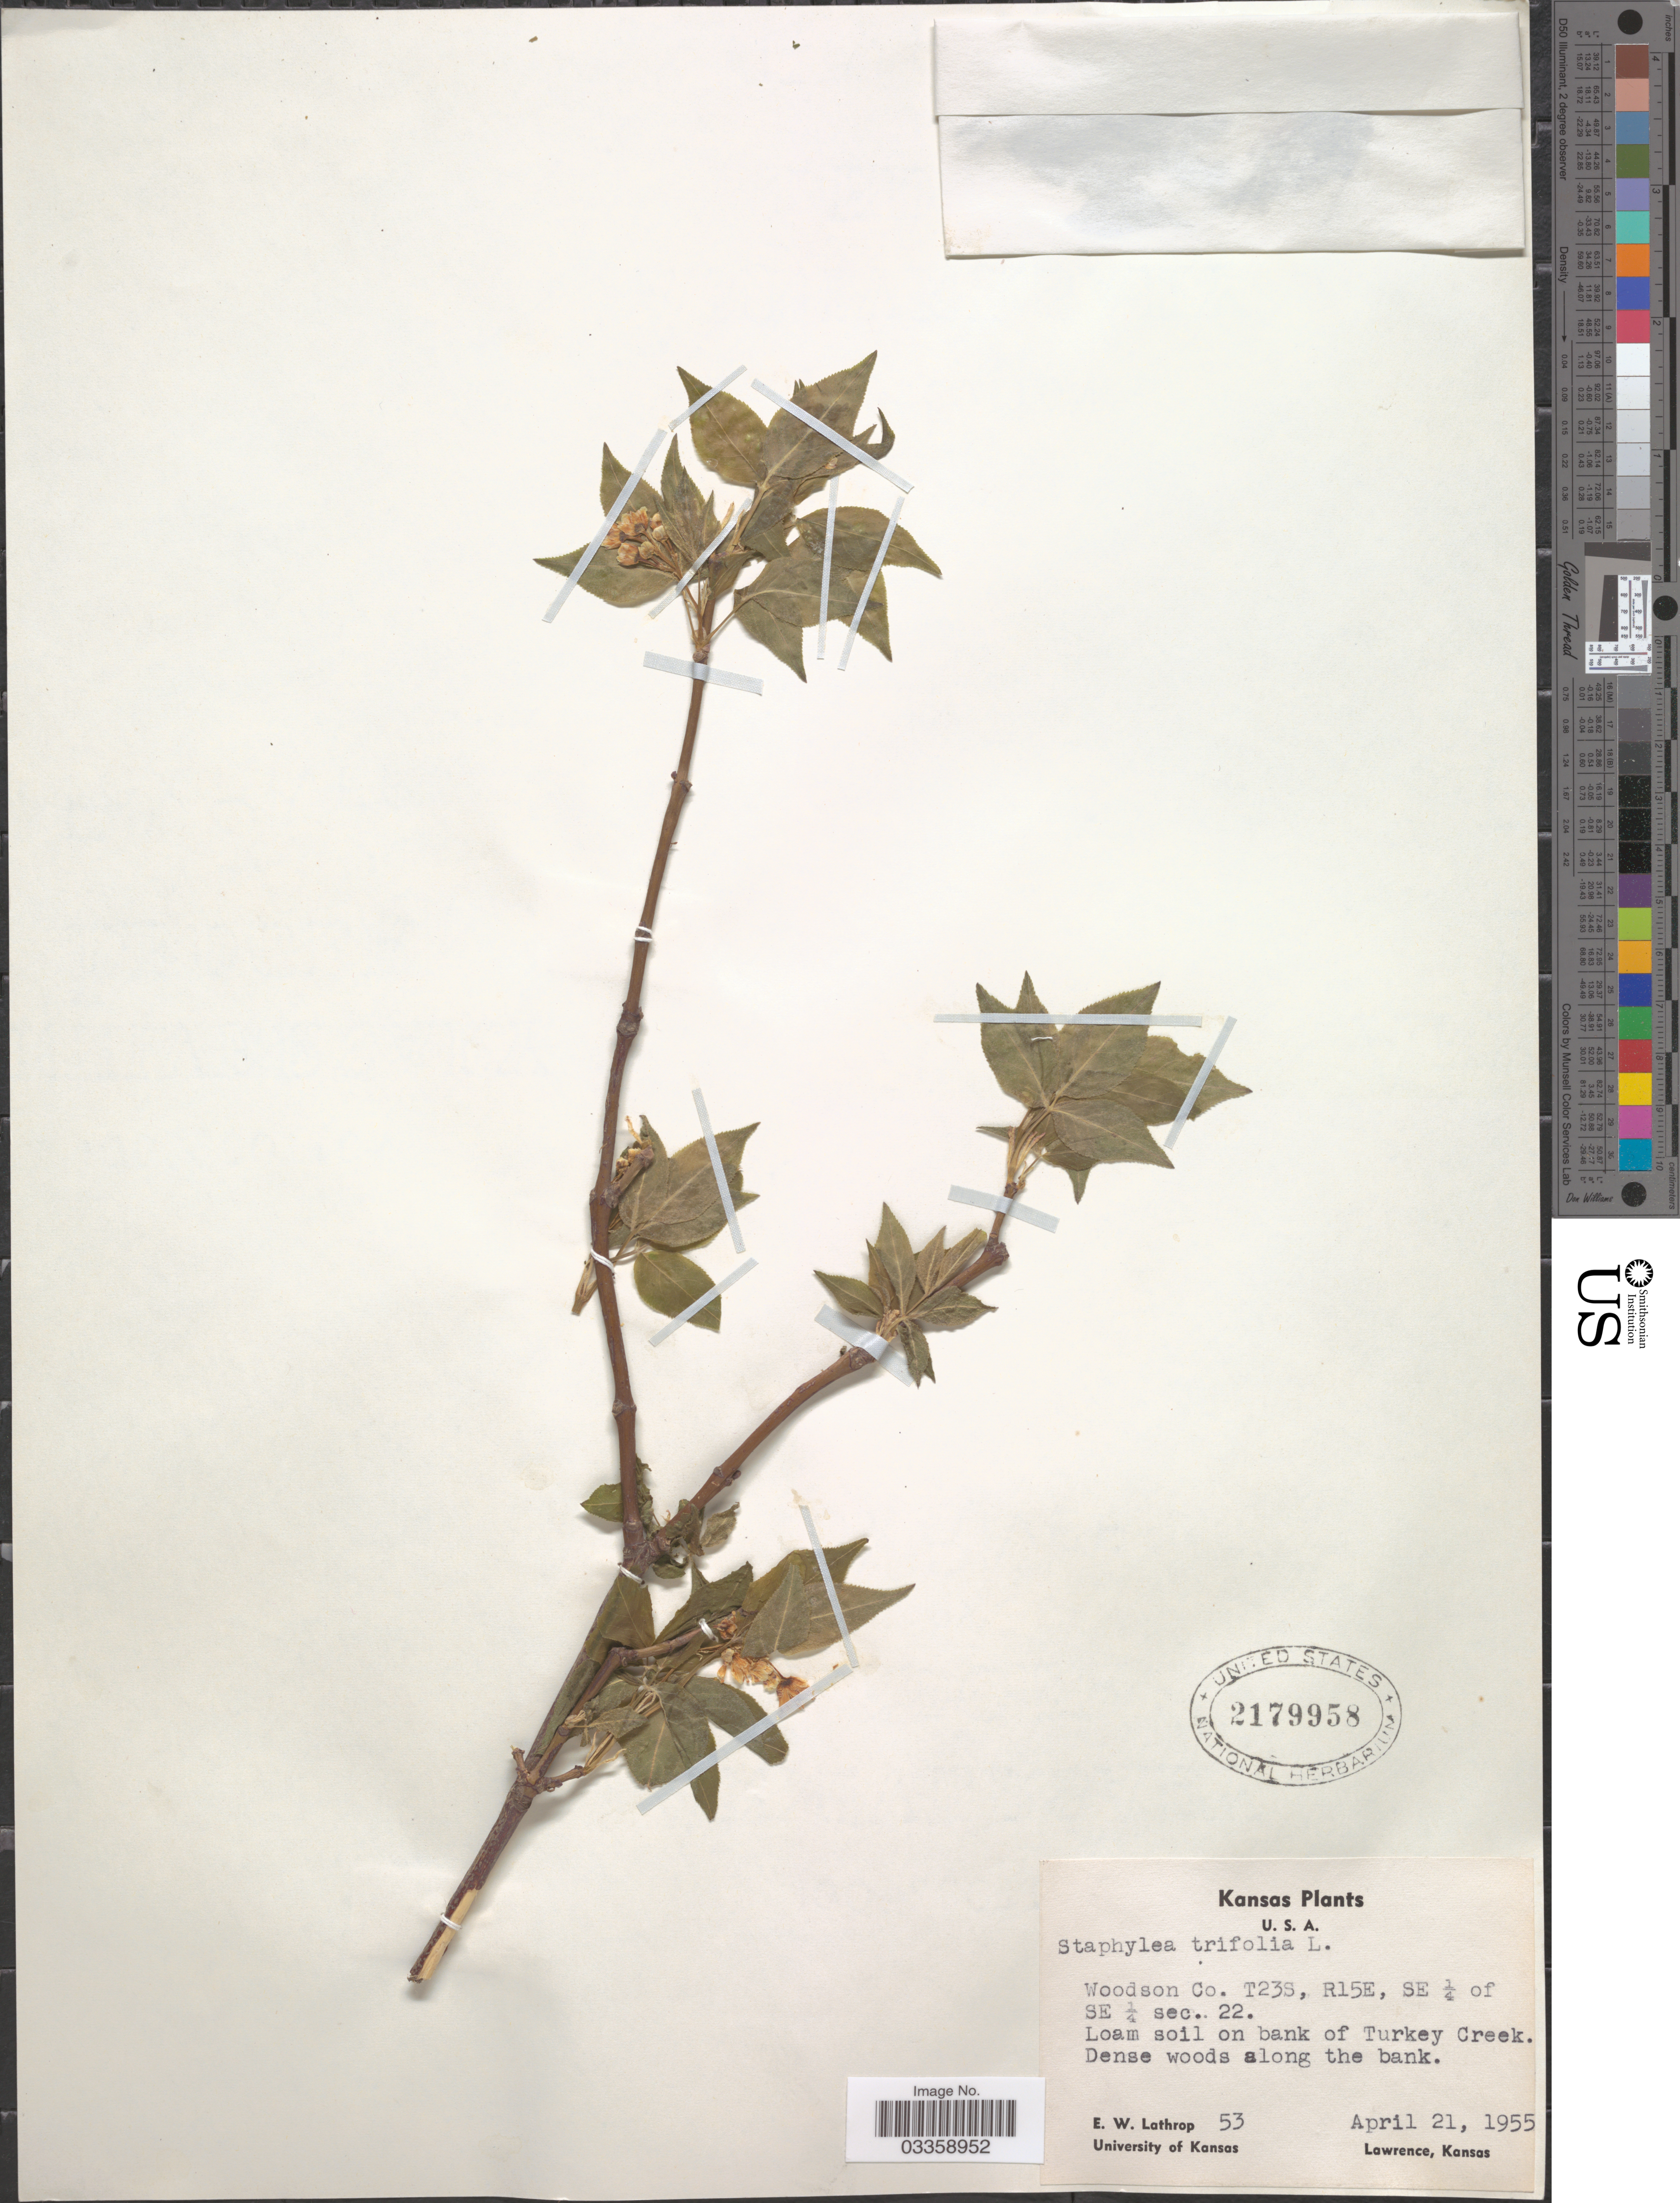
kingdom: Plantae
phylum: Tracheophyta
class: Magnoliopsida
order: Crossosomatales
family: Staphyleaceae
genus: Staphylea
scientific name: Staphylea trifolia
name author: L.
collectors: E. W. Lathrop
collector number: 53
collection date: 1955-04-21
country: United States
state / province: Kansas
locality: Woodson Co., T23S, R15E, SE ¼ of SE ¼ sec. 22. Loam soil on bank of Turkey Creek.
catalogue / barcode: US 2179958